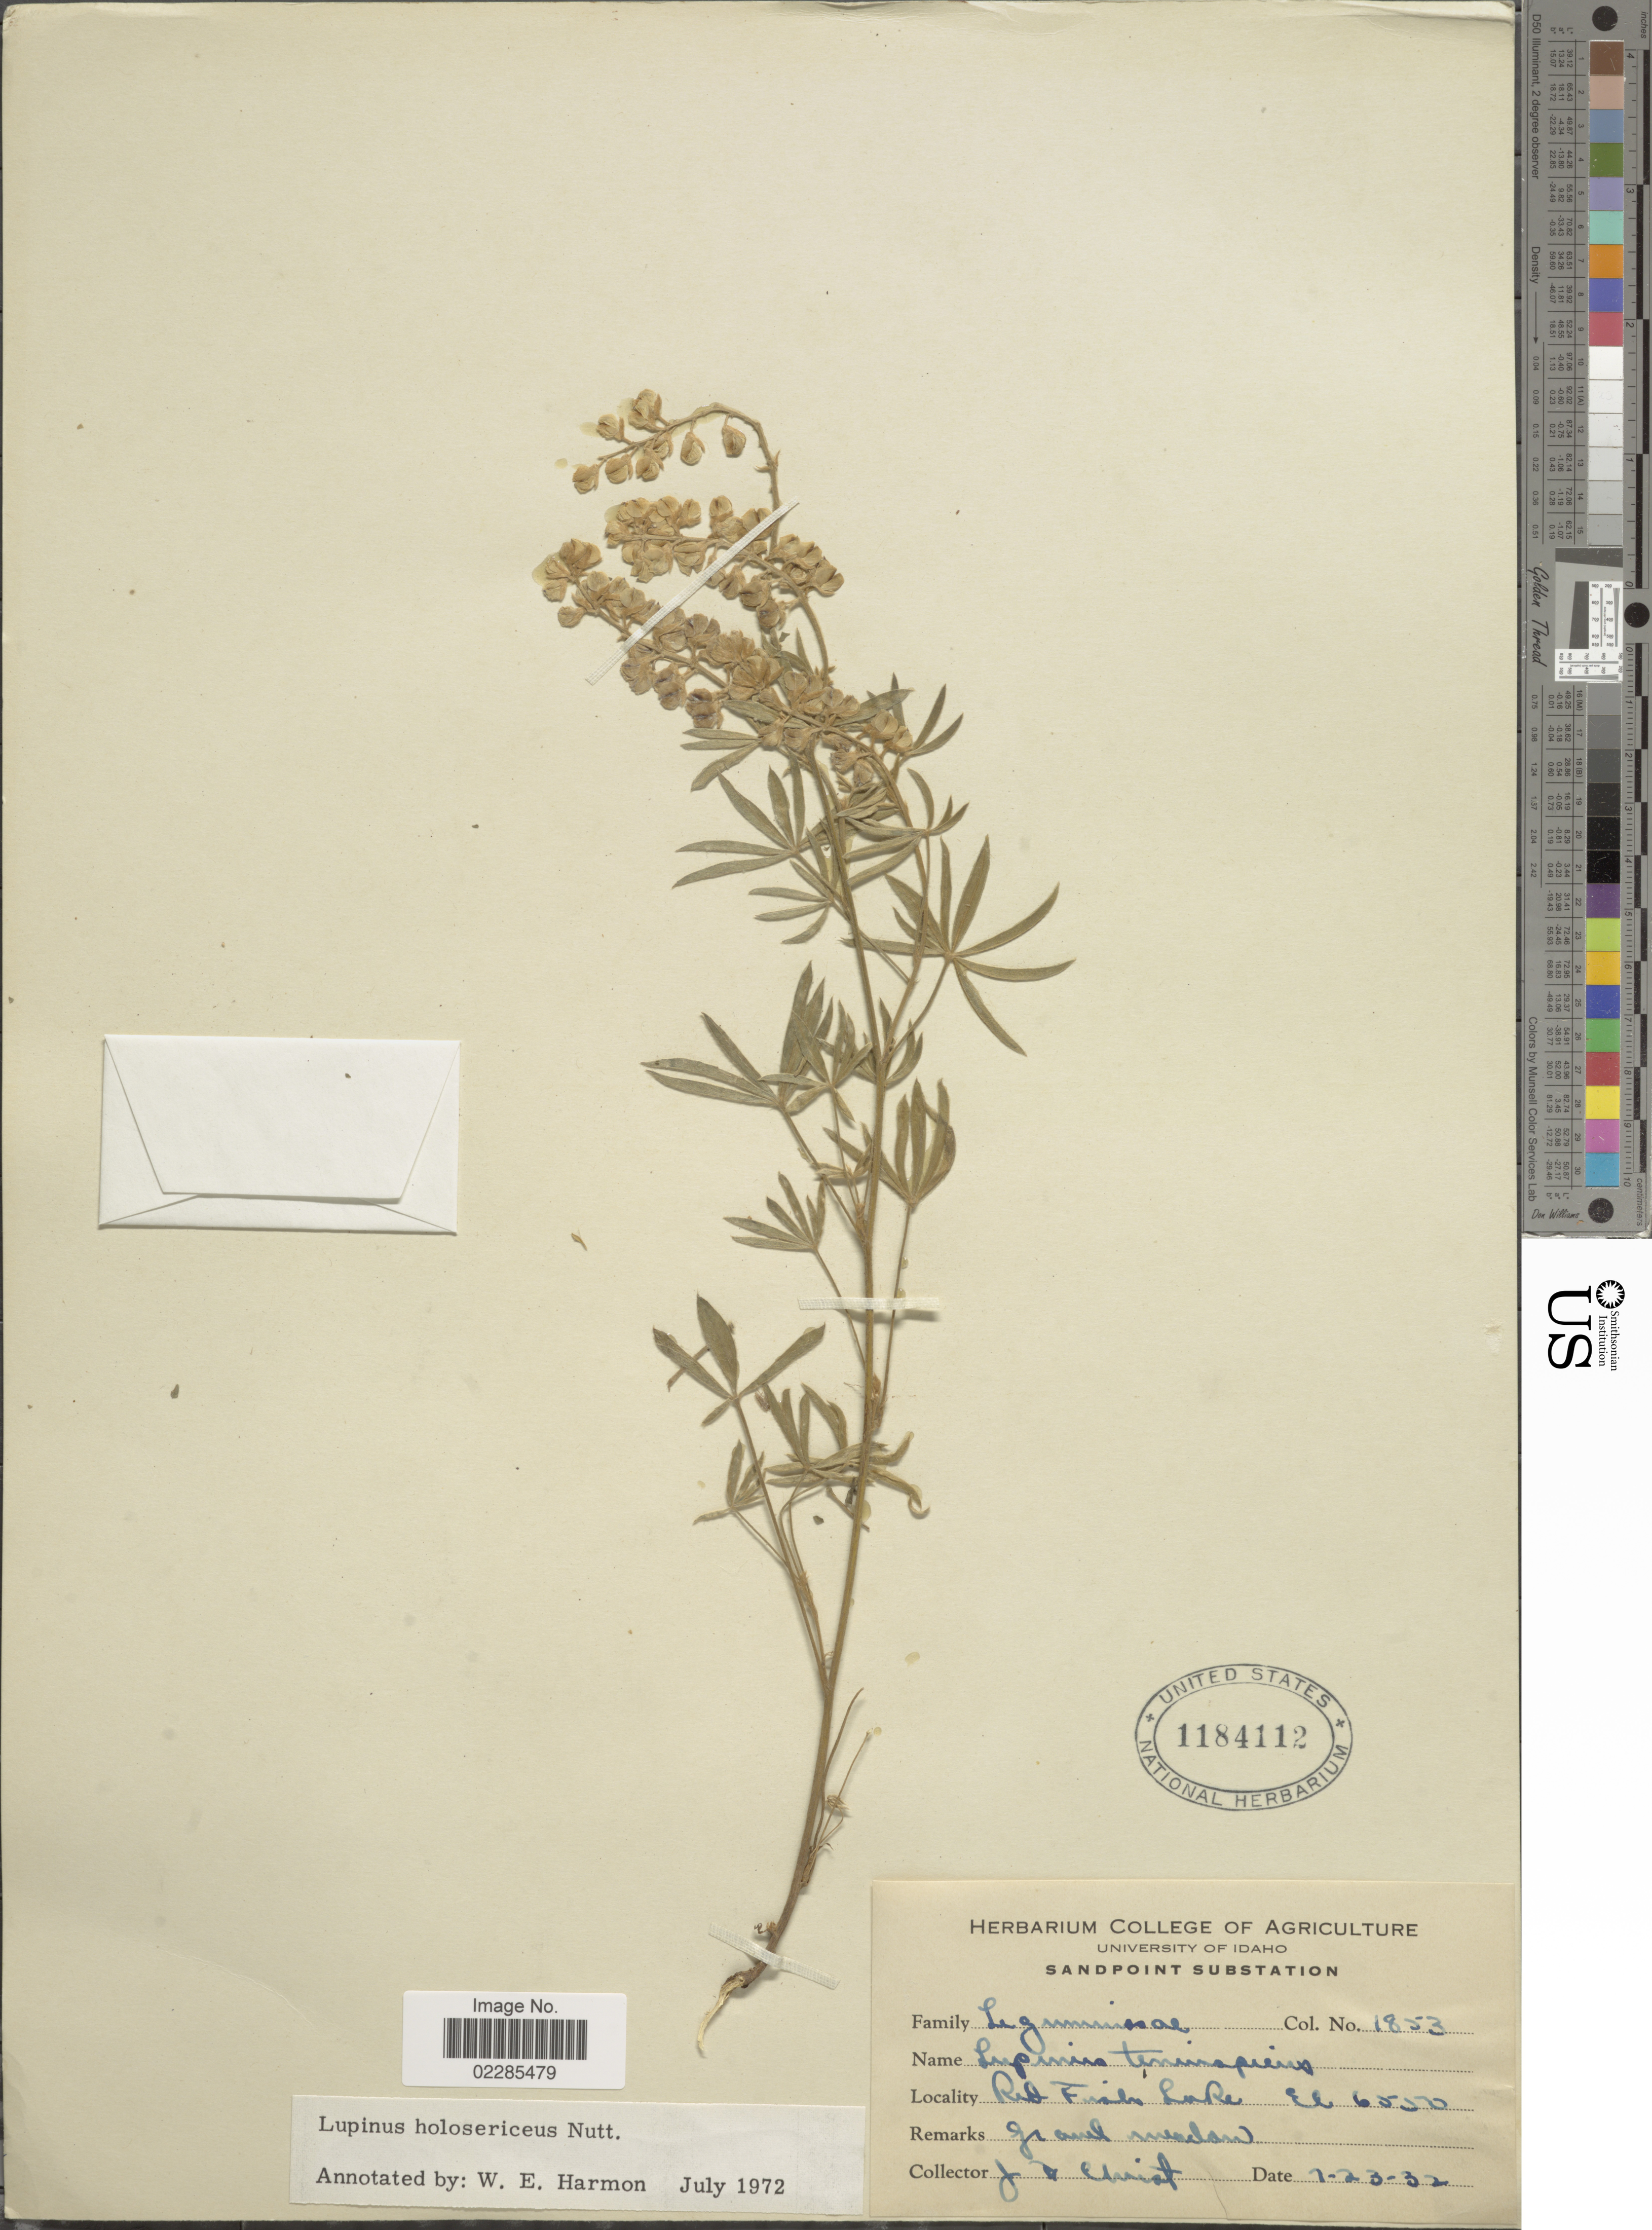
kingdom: Plantae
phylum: Tracheophyta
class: Magnoliopsida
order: Fabales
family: Fabaceae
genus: Lupinus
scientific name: Lupinus holosericeus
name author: Nutt.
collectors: J. H. Christ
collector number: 1853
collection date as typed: Transcribed d/m/y: 23/1/32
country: United States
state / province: Idaho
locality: Red Fish Lake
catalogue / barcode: US 1184112